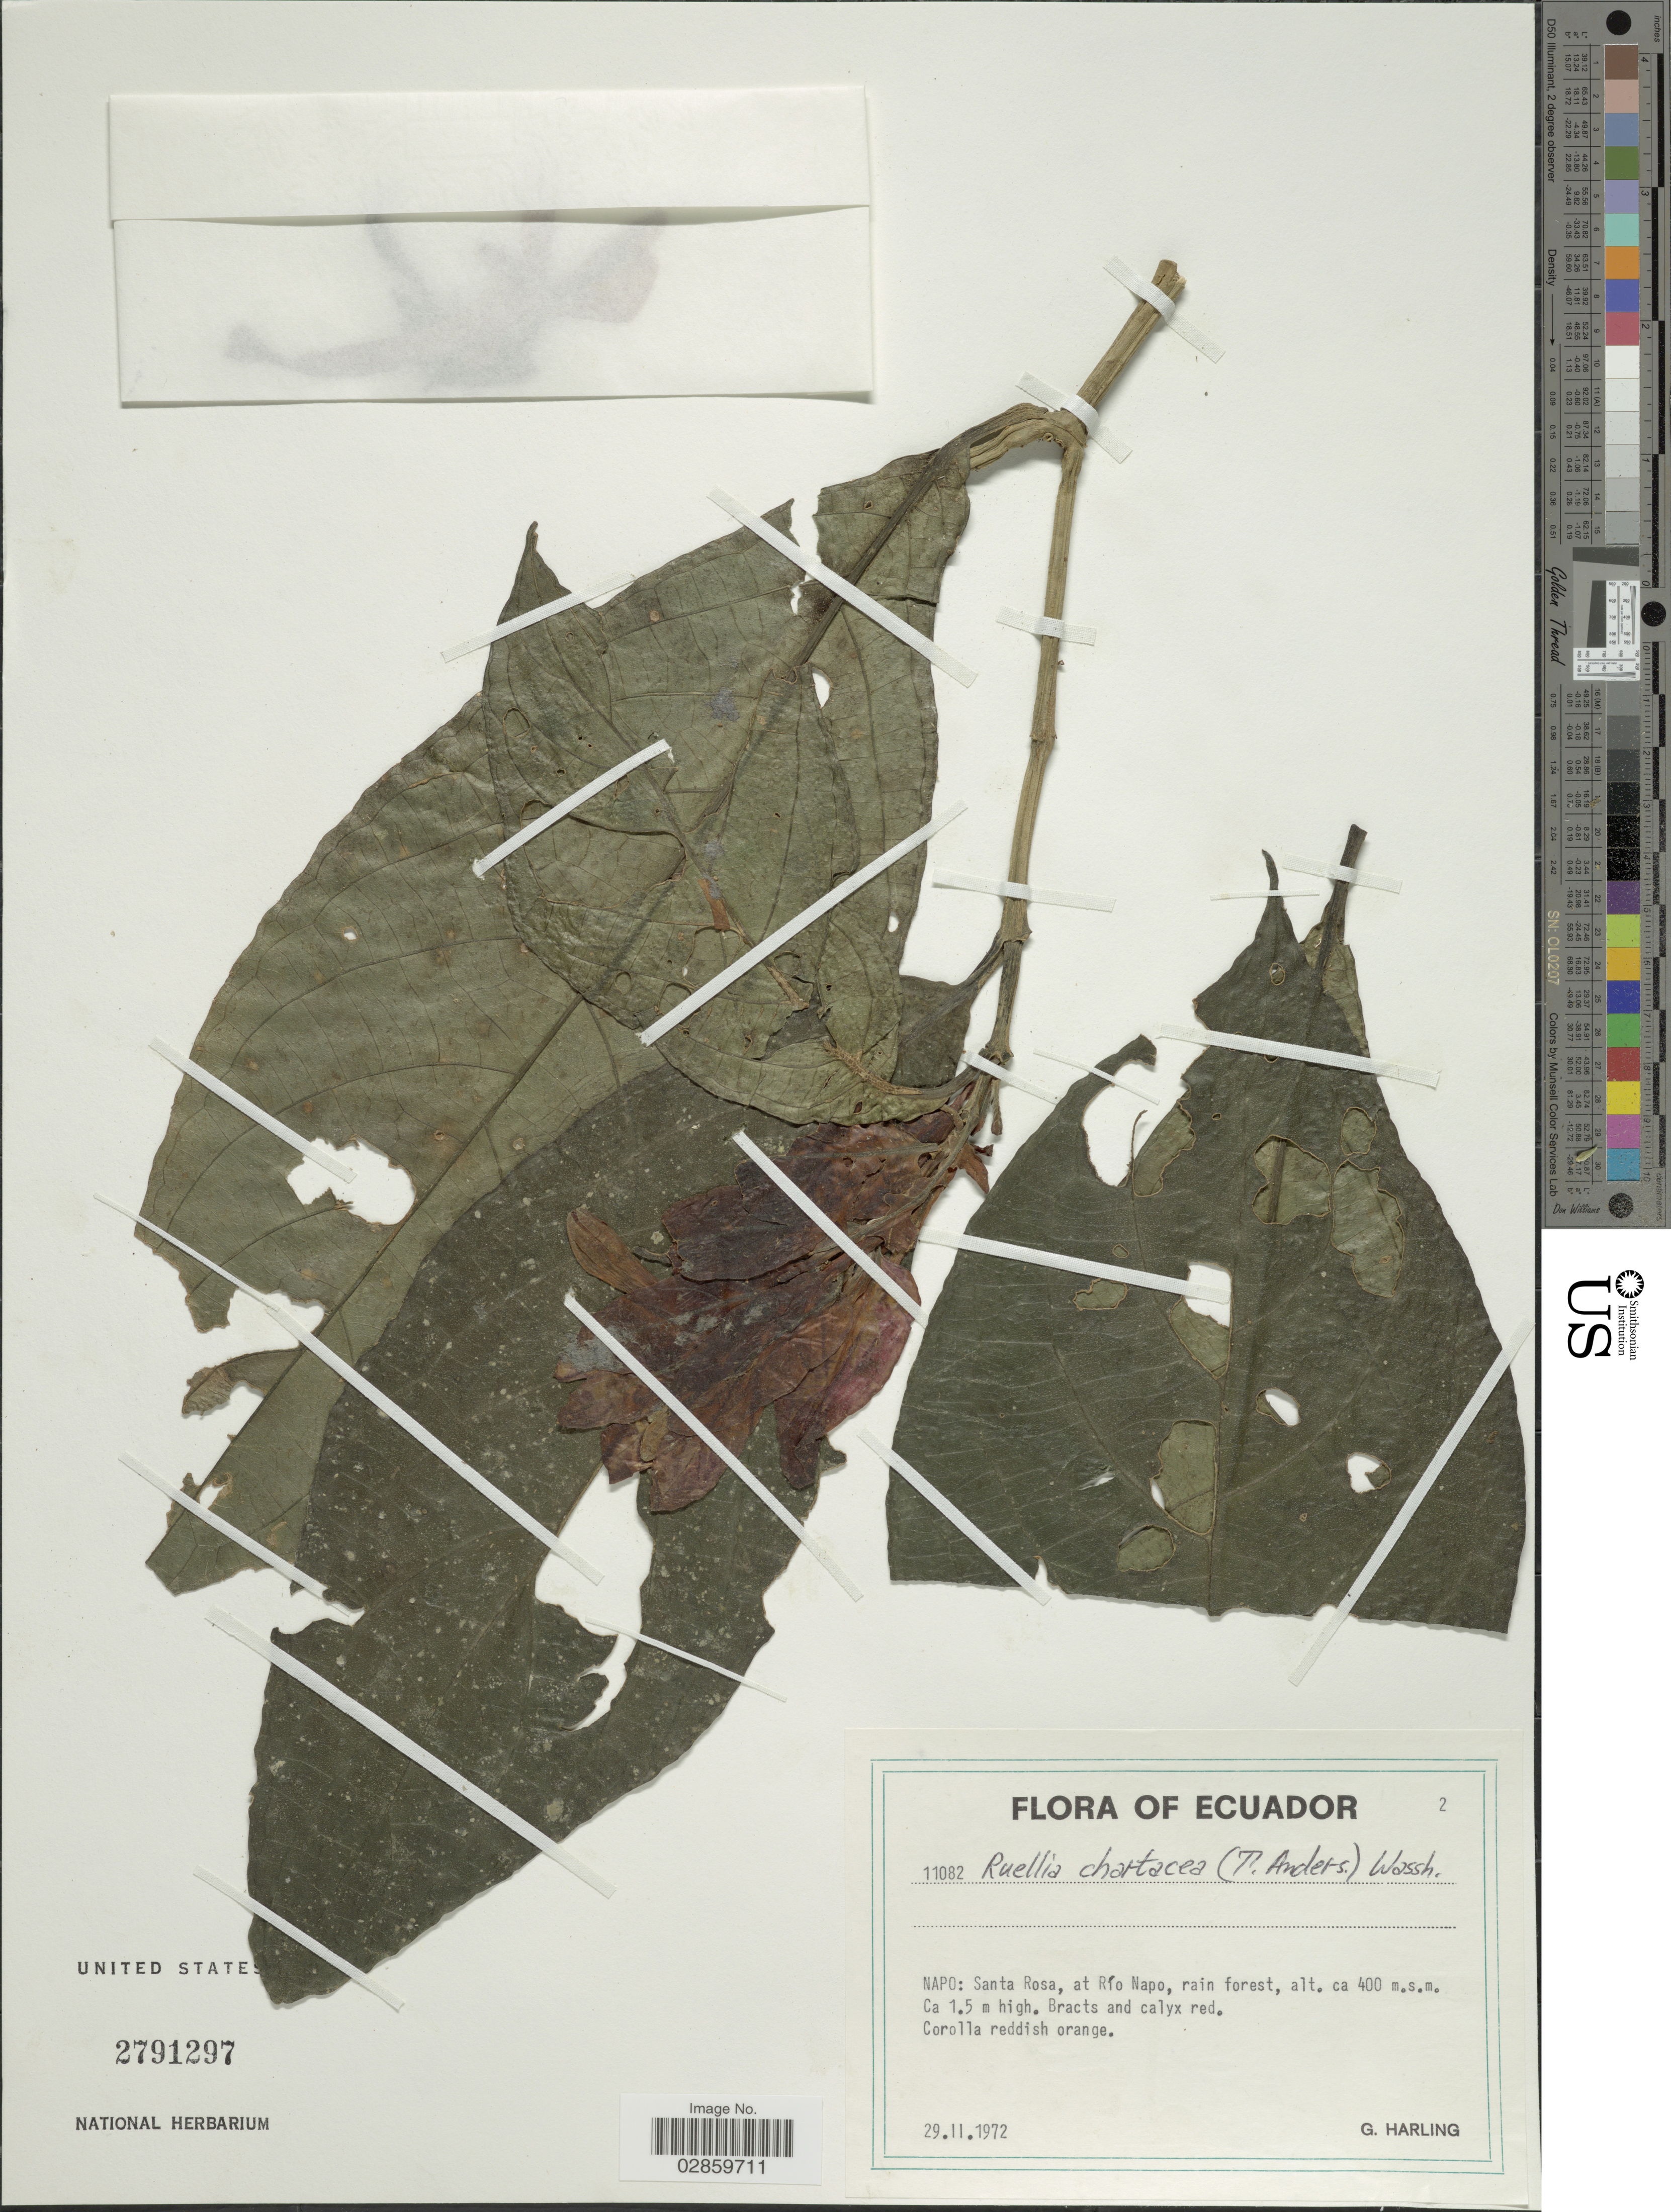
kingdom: Plantae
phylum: Tracheophyta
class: Magnoliopsida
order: Lamiales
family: Acanthaceae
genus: Ruellia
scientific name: Ruellia chartacea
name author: (T. Anderson) Wassh.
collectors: G. Harling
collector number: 11082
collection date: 1972-02-29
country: Ecuador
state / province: Napo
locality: Santa Rosa, at Río Napo.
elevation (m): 400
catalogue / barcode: US 2791297